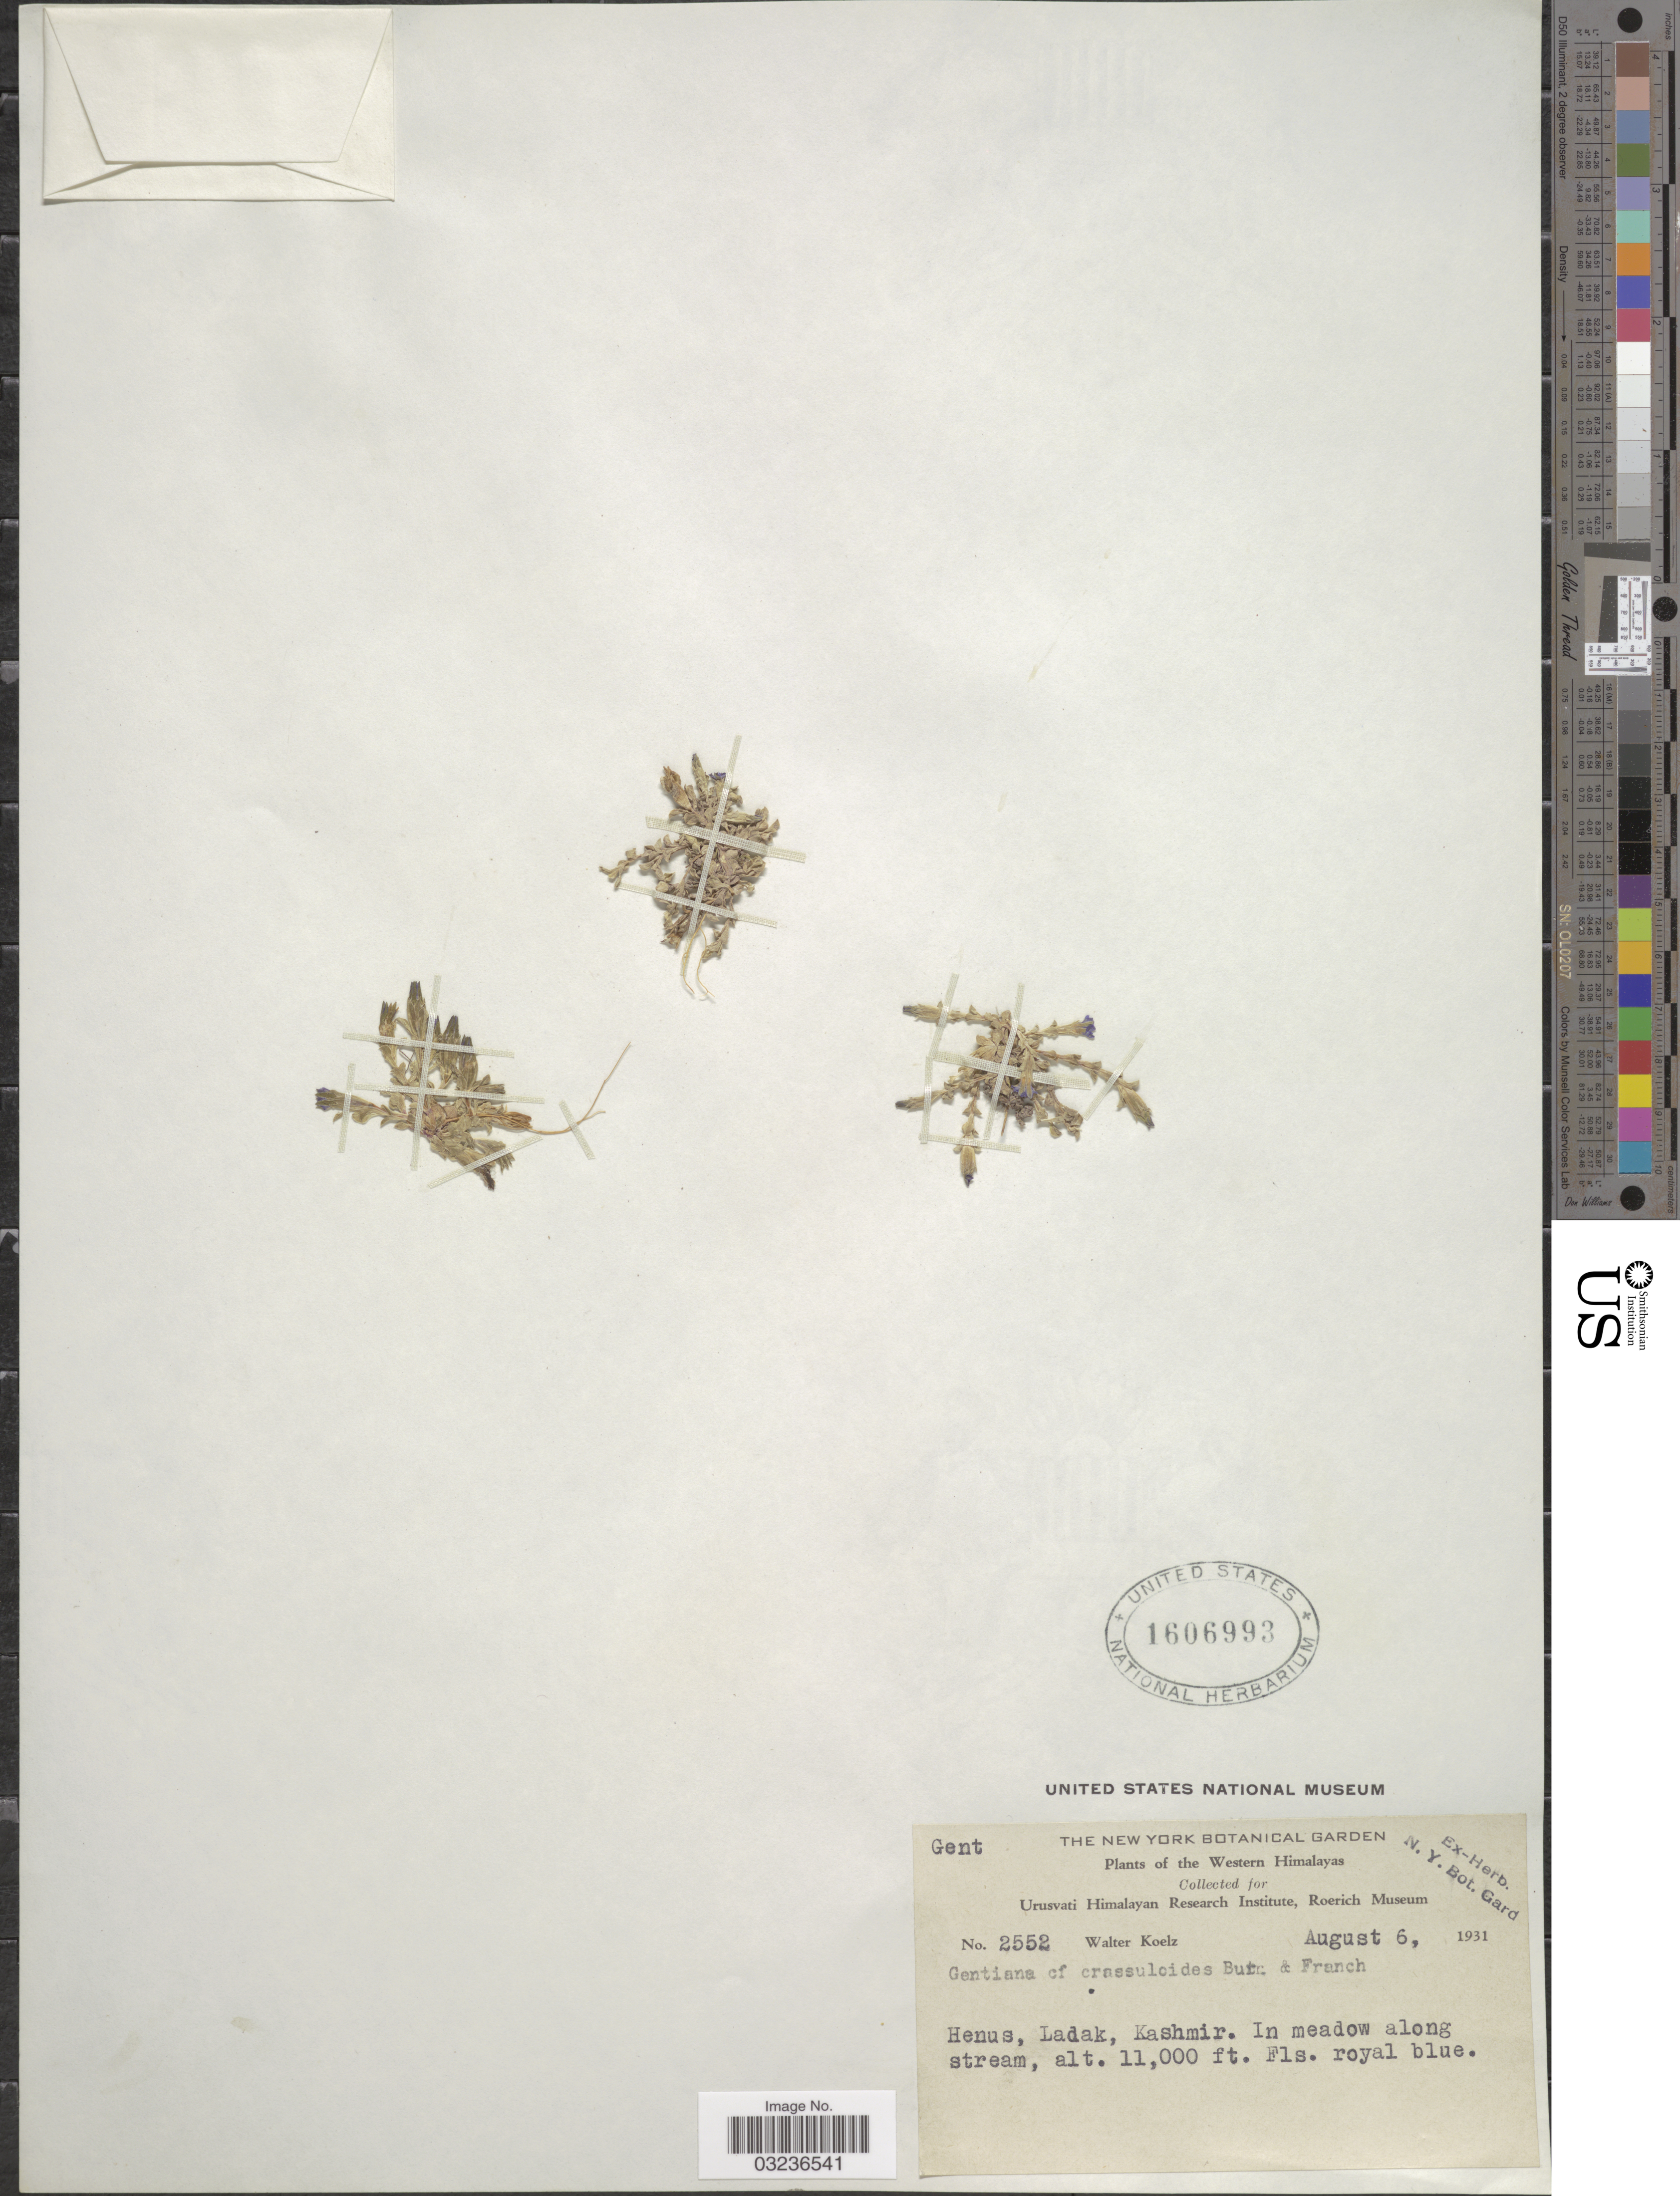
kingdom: Plantae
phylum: Tracheophyta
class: Magnoliopsida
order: Gentianales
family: Gentianaceae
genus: Gentiana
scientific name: Gentiana crassuloides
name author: Bureau & Franch.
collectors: W. N. Koelz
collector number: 2552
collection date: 1931-08-06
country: India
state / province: Ladakh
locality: Western Himalayas. Henus, Ladak, Kashmir.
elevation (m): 3353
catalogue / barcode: US 1606993